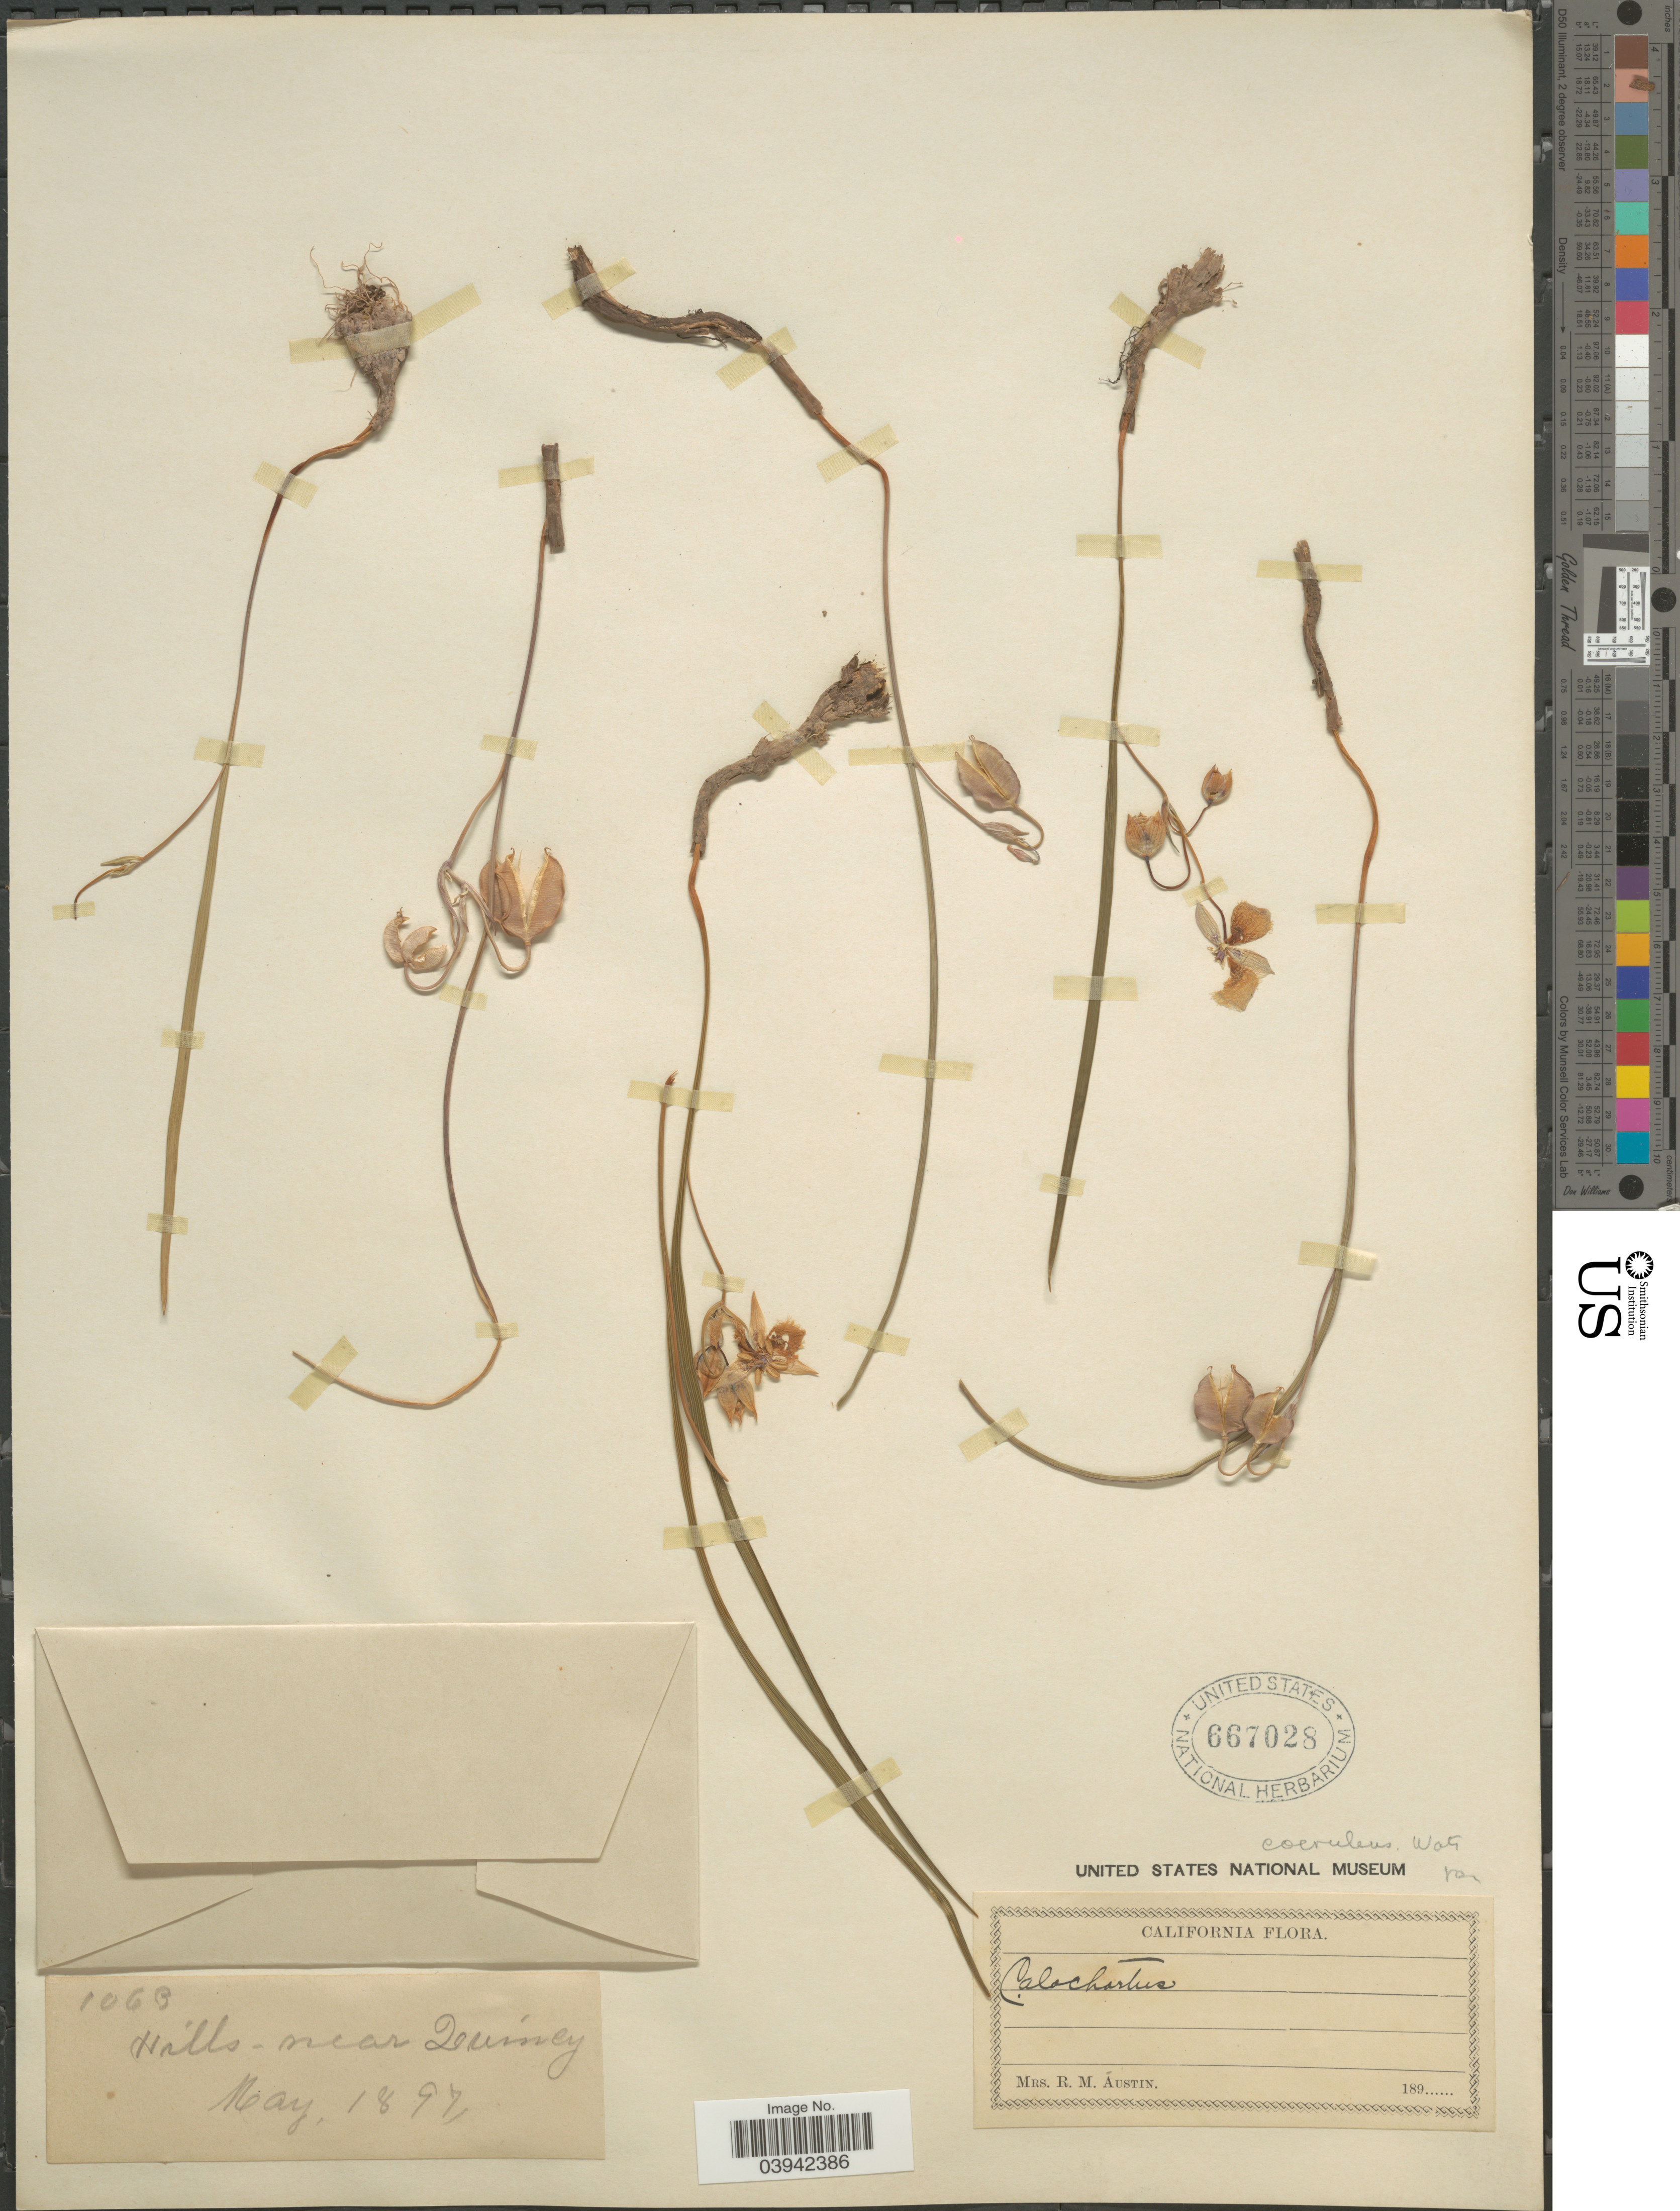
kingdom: Plantae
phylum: Tracheophyta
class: Liliopsida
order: Liliales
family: Liliaceae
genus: Calochortus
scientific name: Calochortus coeruleus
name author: (Kellogg) S. Watson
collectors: R. Austin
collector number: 1063*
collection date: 1897-05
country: United States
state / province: California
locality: Hills - near Quincy.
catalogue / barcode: US 667028